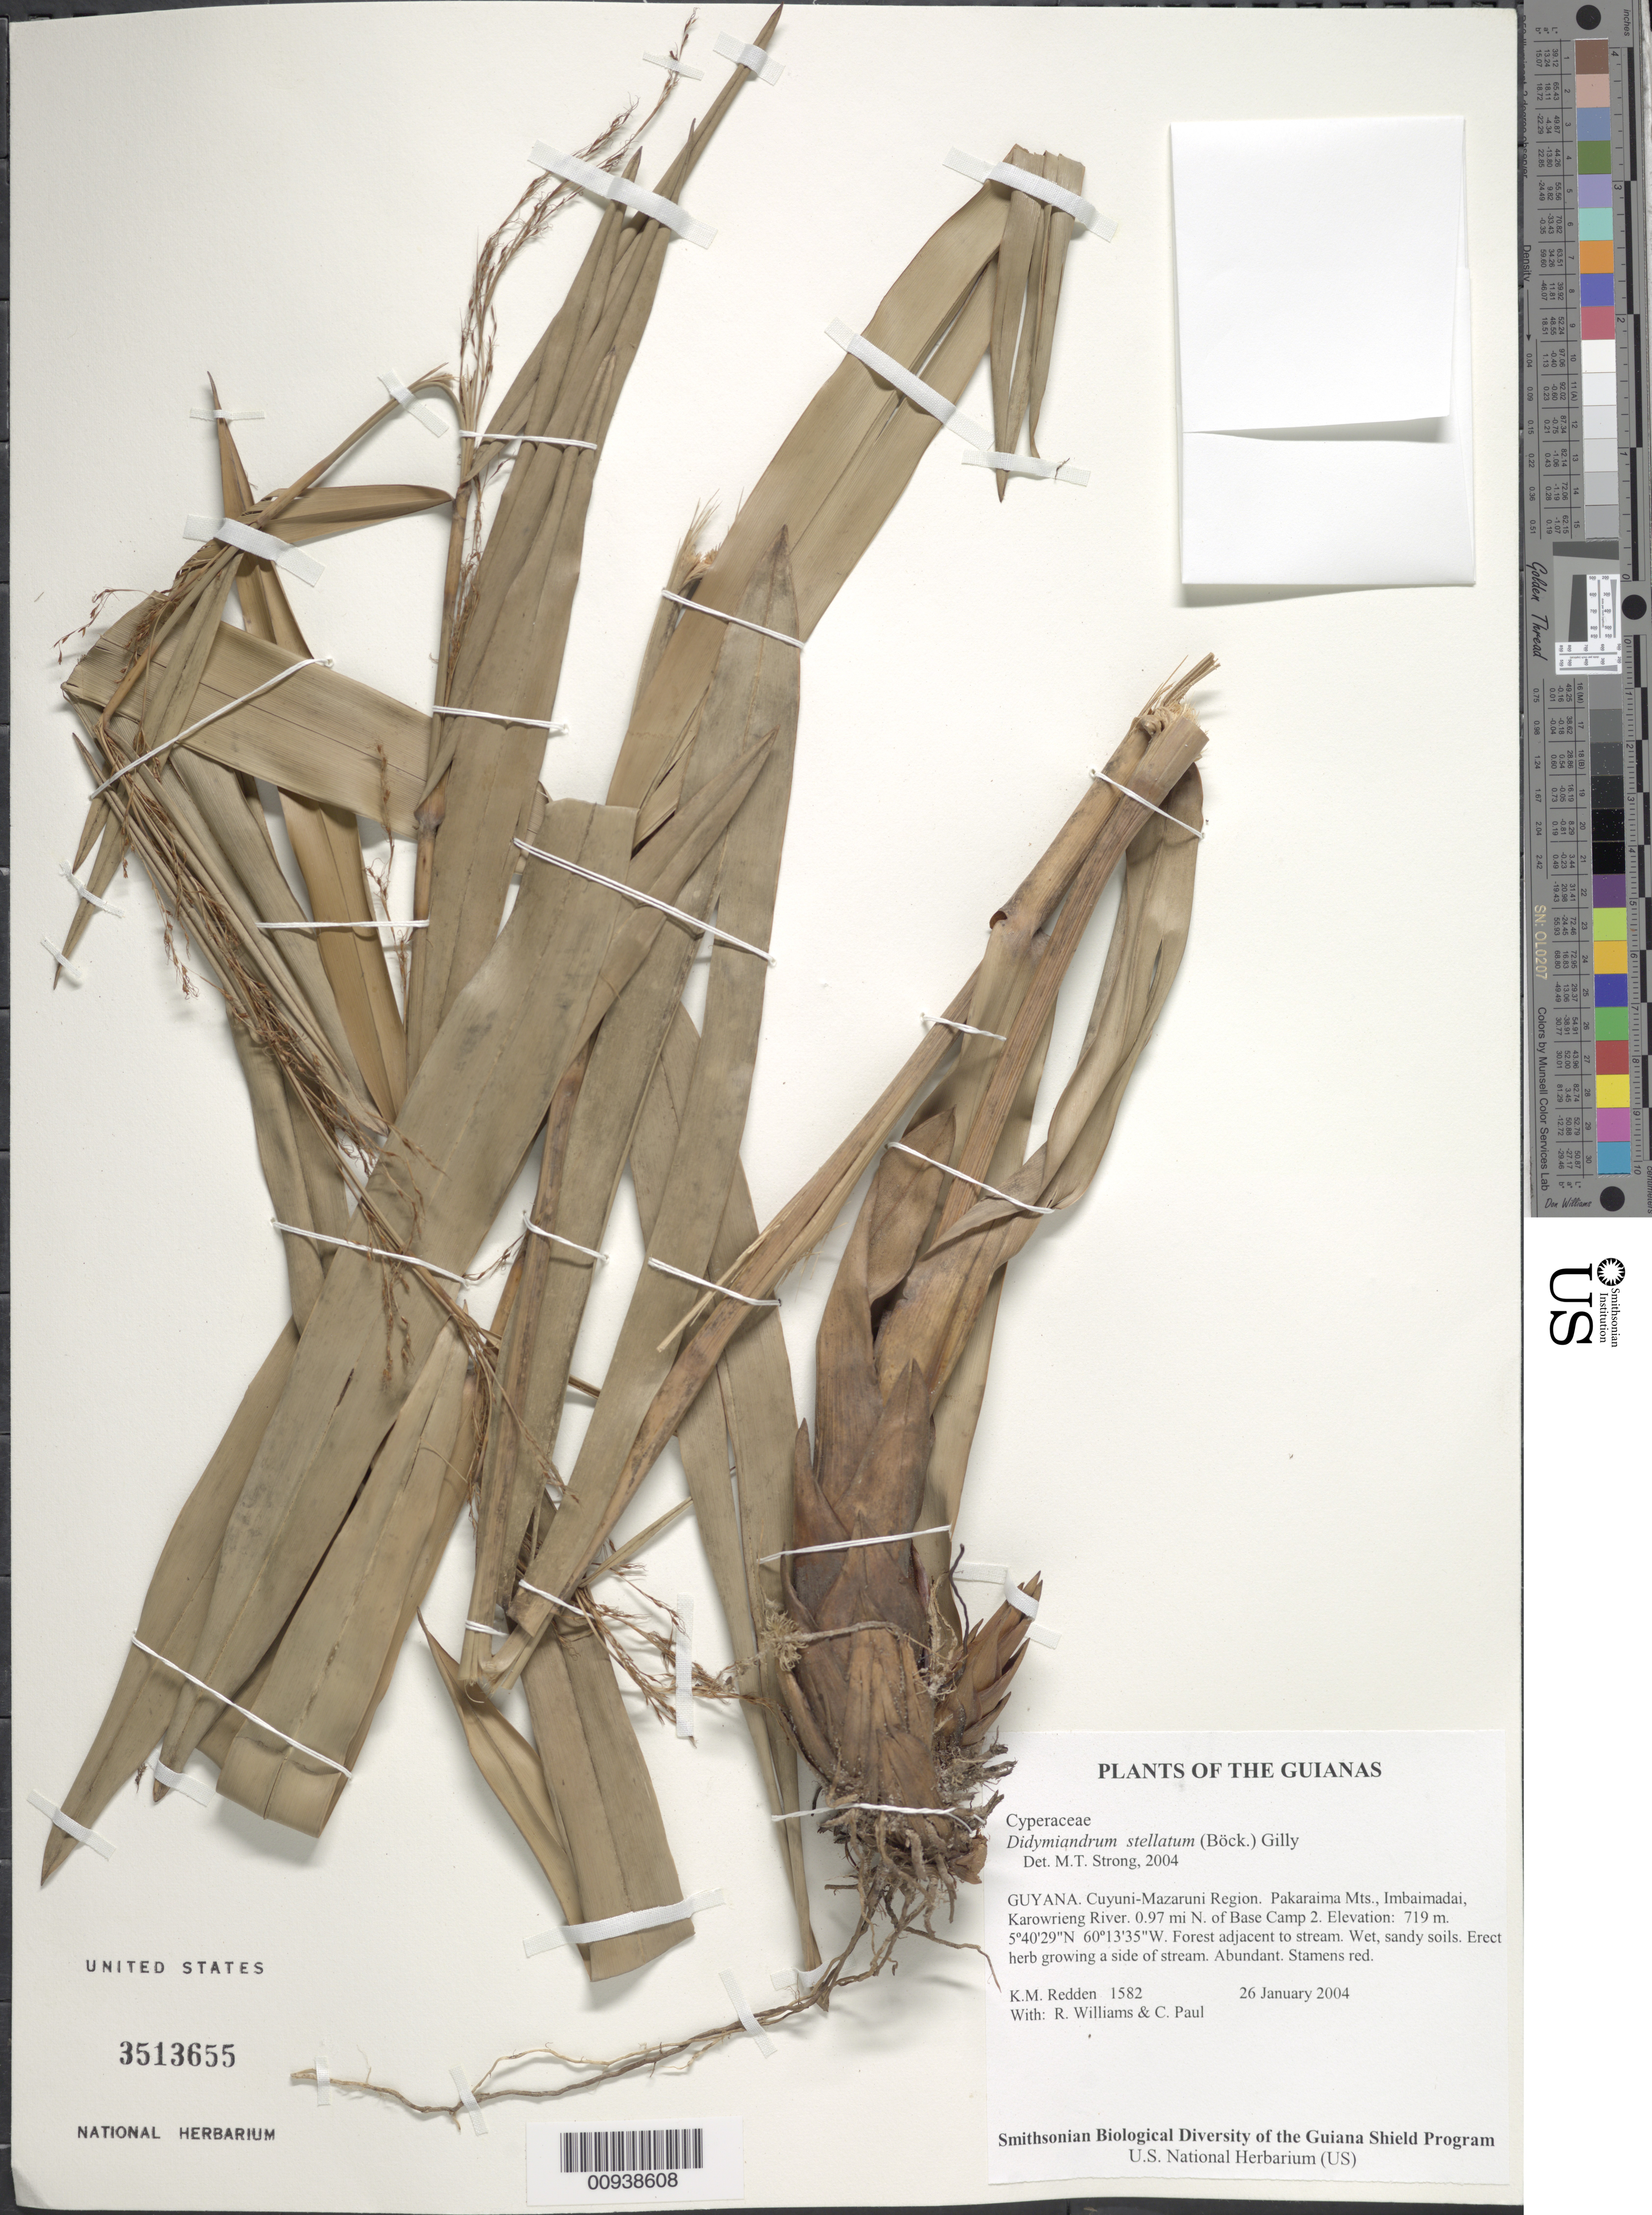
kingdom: Plantae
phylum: Tracheophyta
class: Liliopsida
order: Poales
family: Cyperaceae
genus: Didymiandrum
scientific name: Didymiandrum stellatum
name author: (Boeckeler) Gilly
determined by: Strong, M. T., (US), Smithsonian Institution - National Museum of Natural History (UNITED STATES)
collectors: K. M. Redden, R. Williams & C. Paul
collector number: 1582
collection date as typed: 26 January 2004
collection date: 2004-01-26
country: Guyana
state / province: Cuyuni-Mazaruni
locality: Pakaraima Mts., Imbaimadai, Karowrieng River. 0.97 mi N. of Base Camp 2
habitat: Forest adjacent to stream. Wet, sandy soils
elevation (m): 719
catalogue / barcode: US 3513655